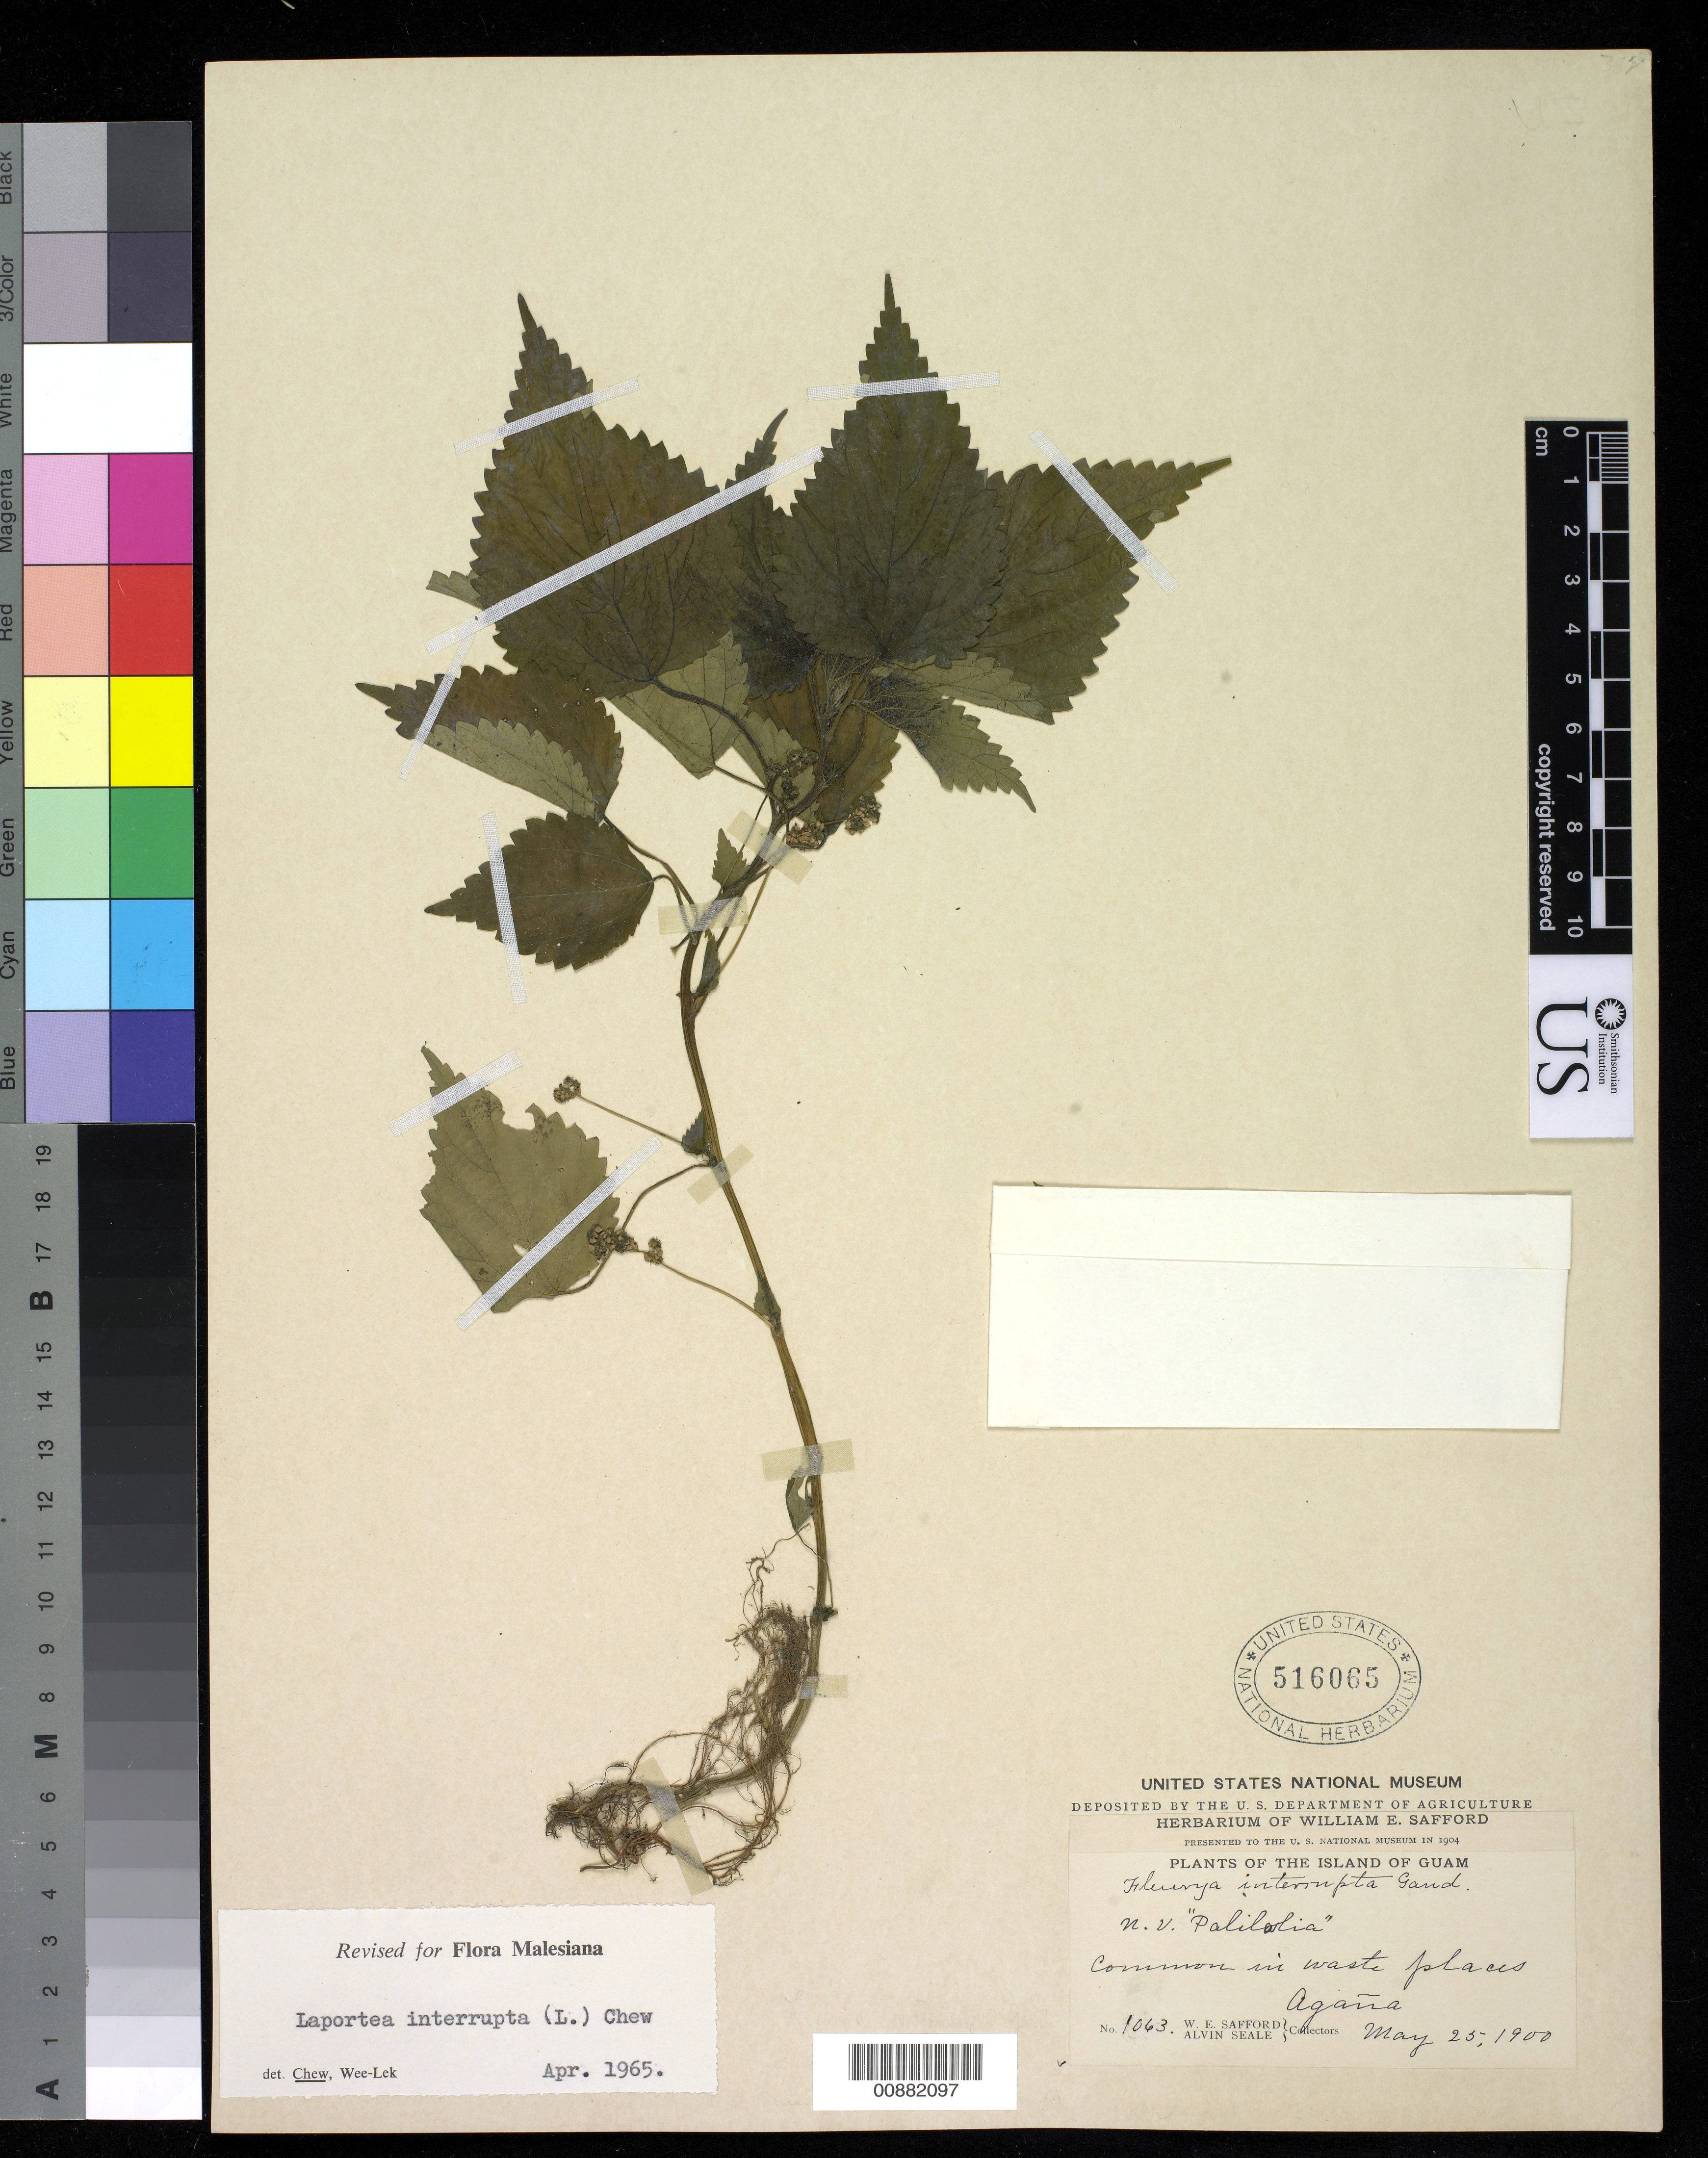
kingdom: Plantae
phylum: Tracheophyta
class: Magnoliopsida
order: Rosales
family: Urticaceae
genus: Laportea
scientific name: Laportea interrupta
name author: (L.) Chew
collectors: W. E. Safford & A. Seale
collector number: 1062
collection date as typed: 25 May 1900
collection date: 1900-05-25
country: Guam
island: Guam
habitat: common in waste places.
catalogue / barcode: US 516065